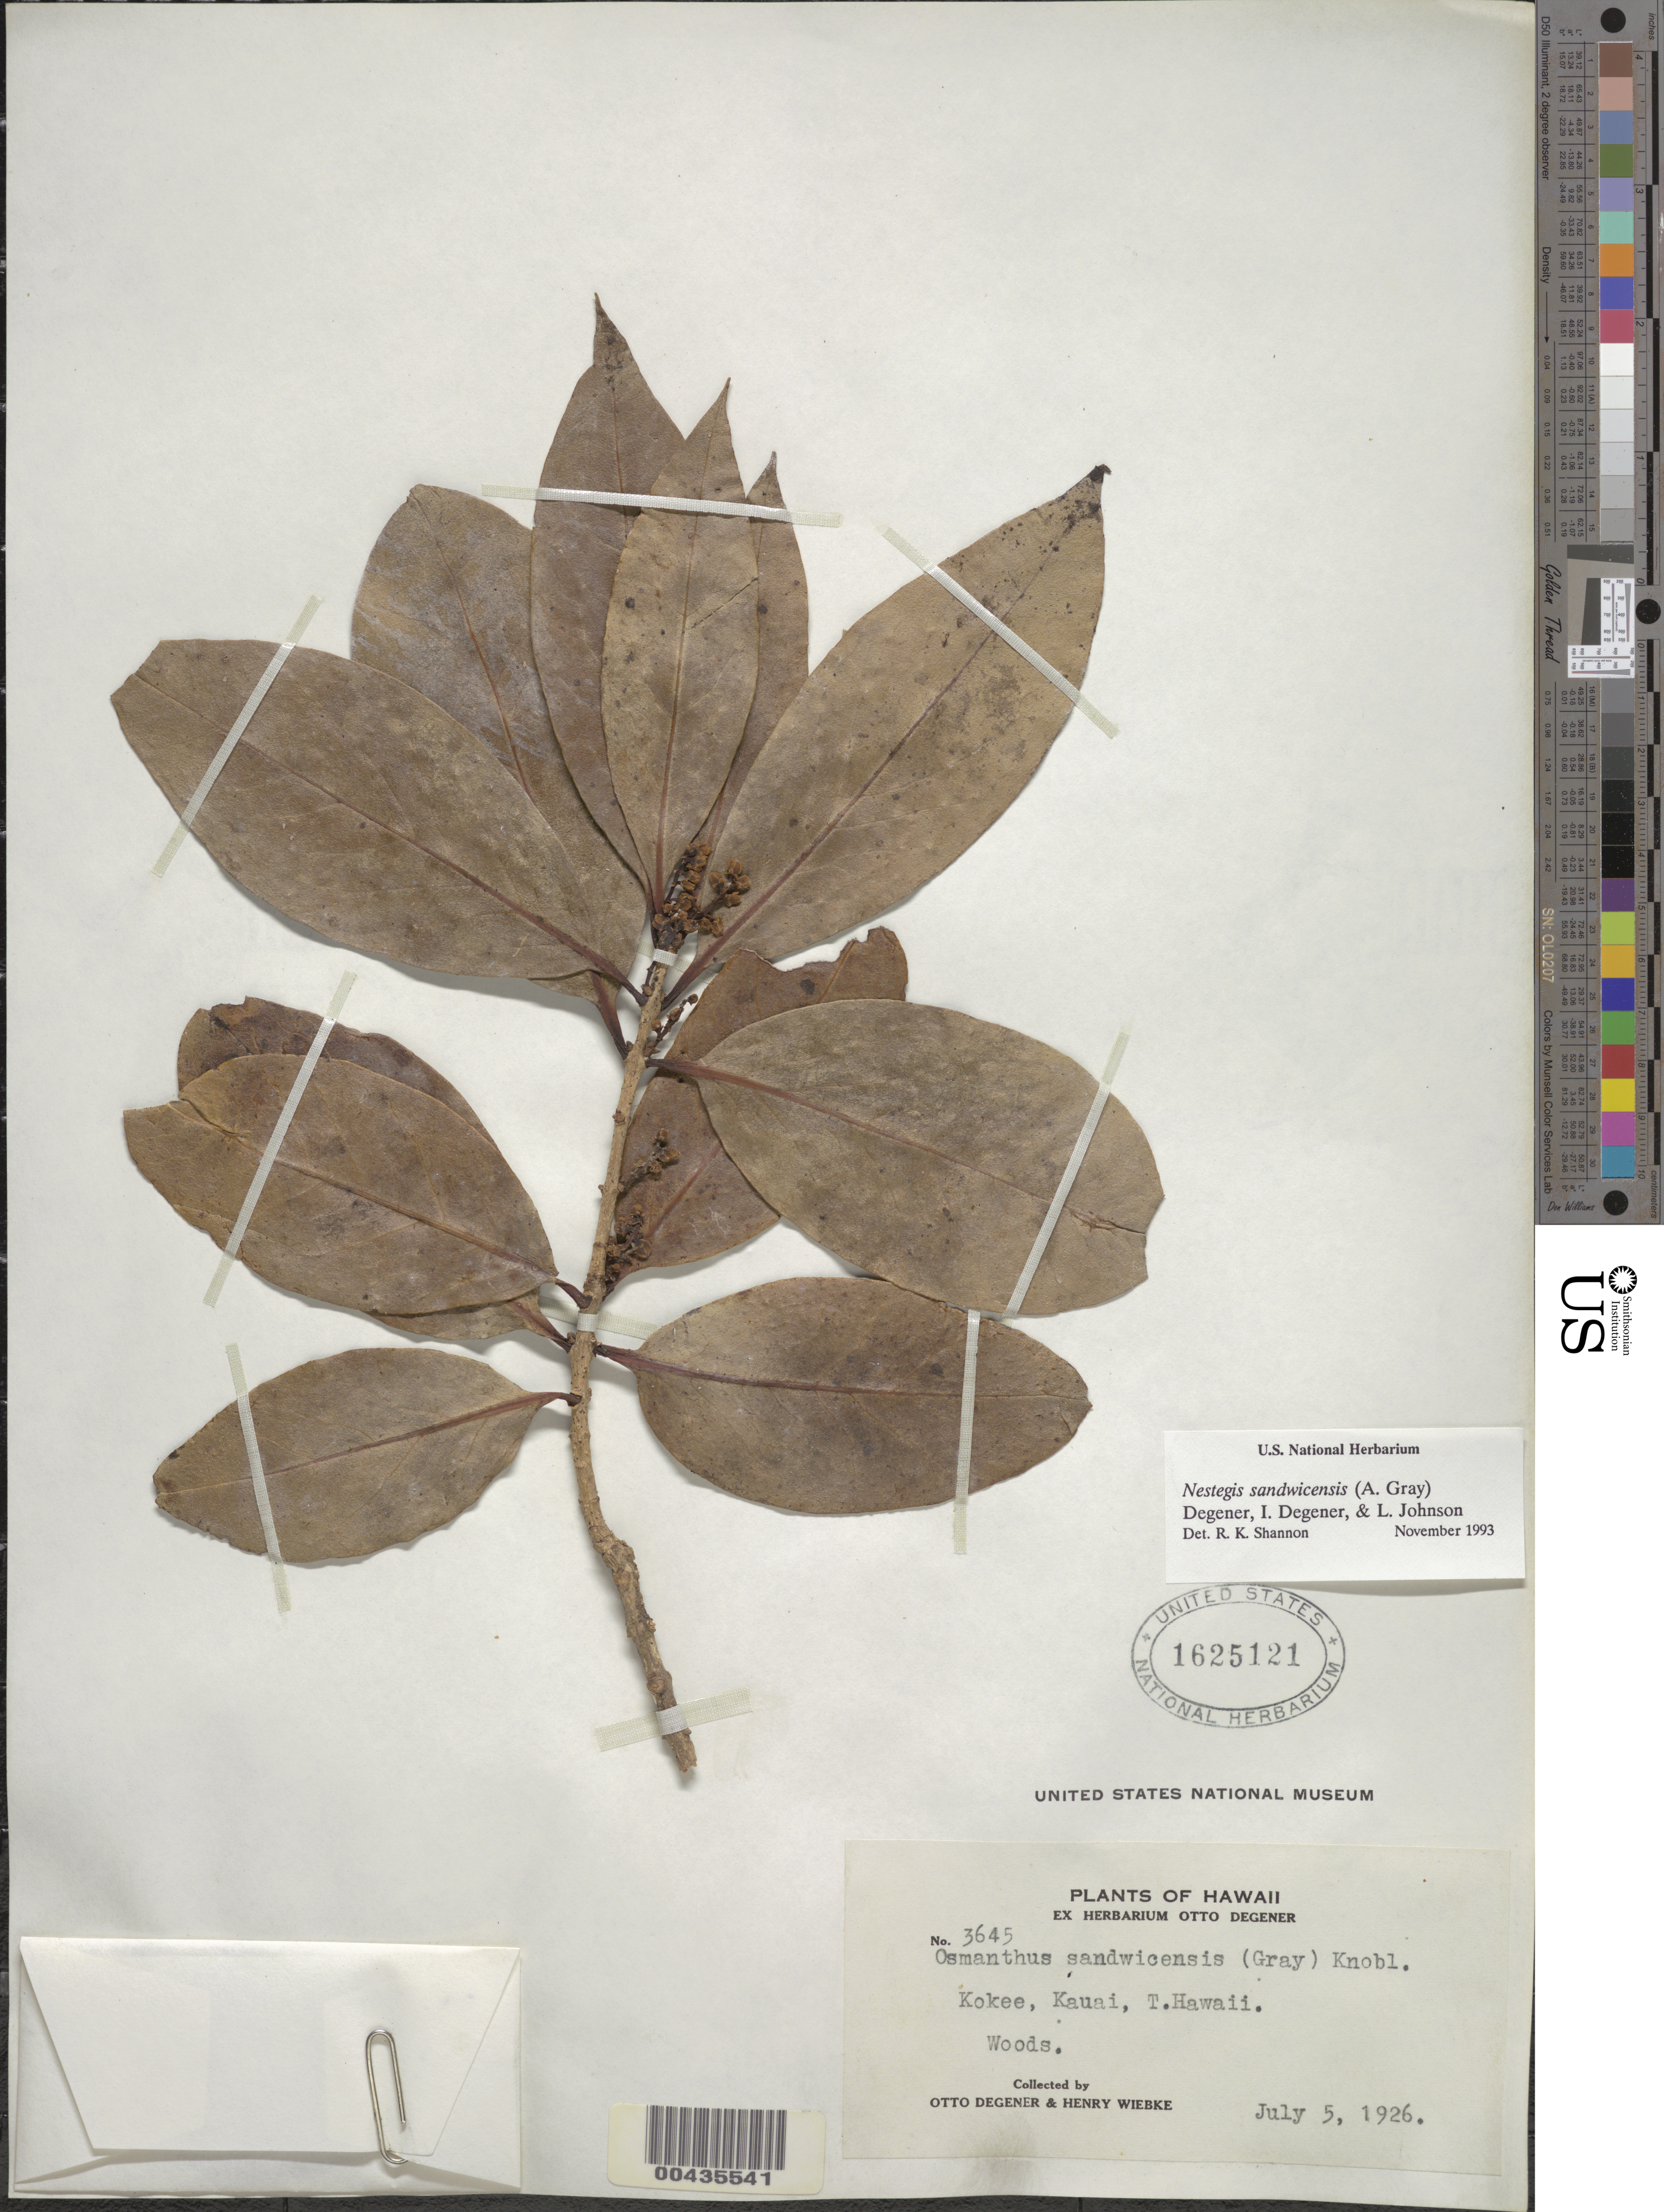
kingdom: Plantae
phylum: Tracheophyta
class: Magnoliopsida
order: Lamiales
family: Oleaceae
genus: Notelaea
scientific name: Notelaea sandwicensis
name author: (A. Gray) Hong-Wa & Besnard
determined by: Wagner, W. L., (BOT), Smithsonian Institution - National Museum of Natural History (UNITED STATES)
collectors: O. Degener & H. Wiebke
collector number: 3645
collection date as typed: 5 Jul 1926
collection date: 1926-07-05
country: United States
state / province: Hawaii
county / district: Kauai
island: Kaua'i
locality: Kokee, Kauai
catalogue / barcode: US 1625121